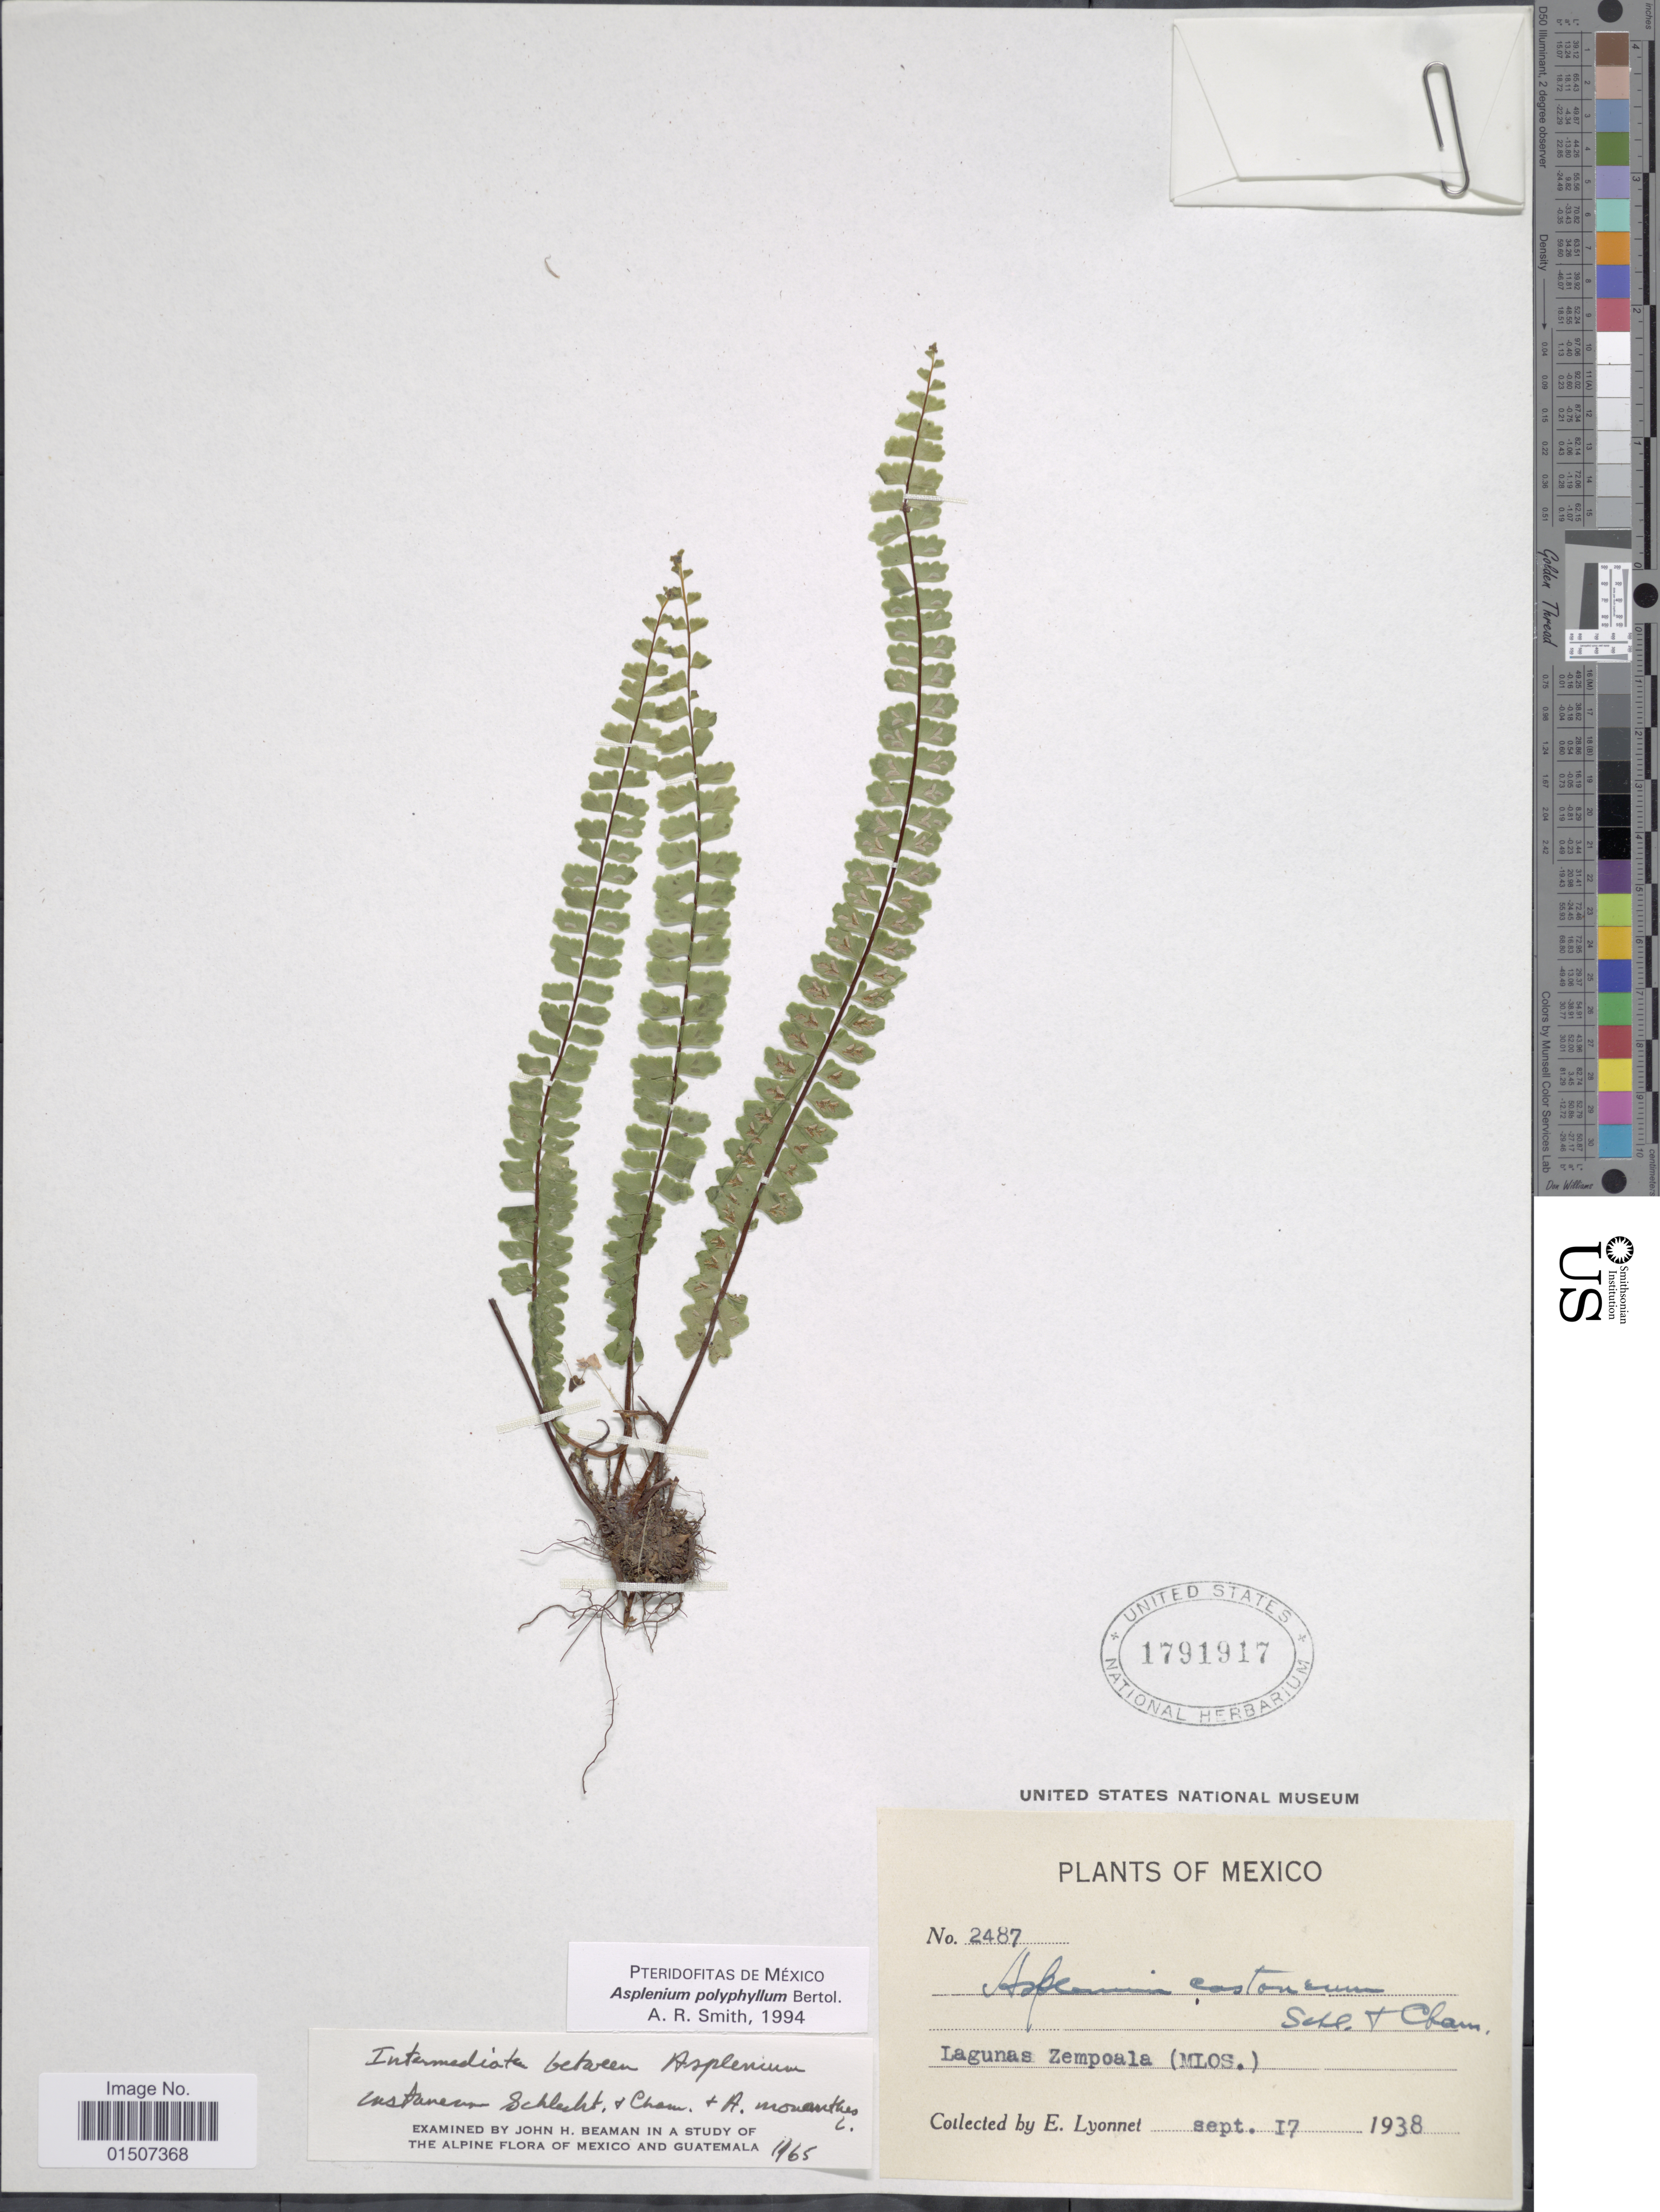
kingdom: Plantae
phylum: Tracheophyta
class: Polypodiopsida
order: Polypodiales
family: Aspleniaceae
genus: Asplenium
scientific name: Asplenium polyphyllum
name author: Bertol.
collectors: E. Lyonnet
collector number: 2487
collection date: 1938-09-17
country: Mexico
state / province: Morelos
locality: Lagunas Zempoala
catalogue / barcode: US 1791917